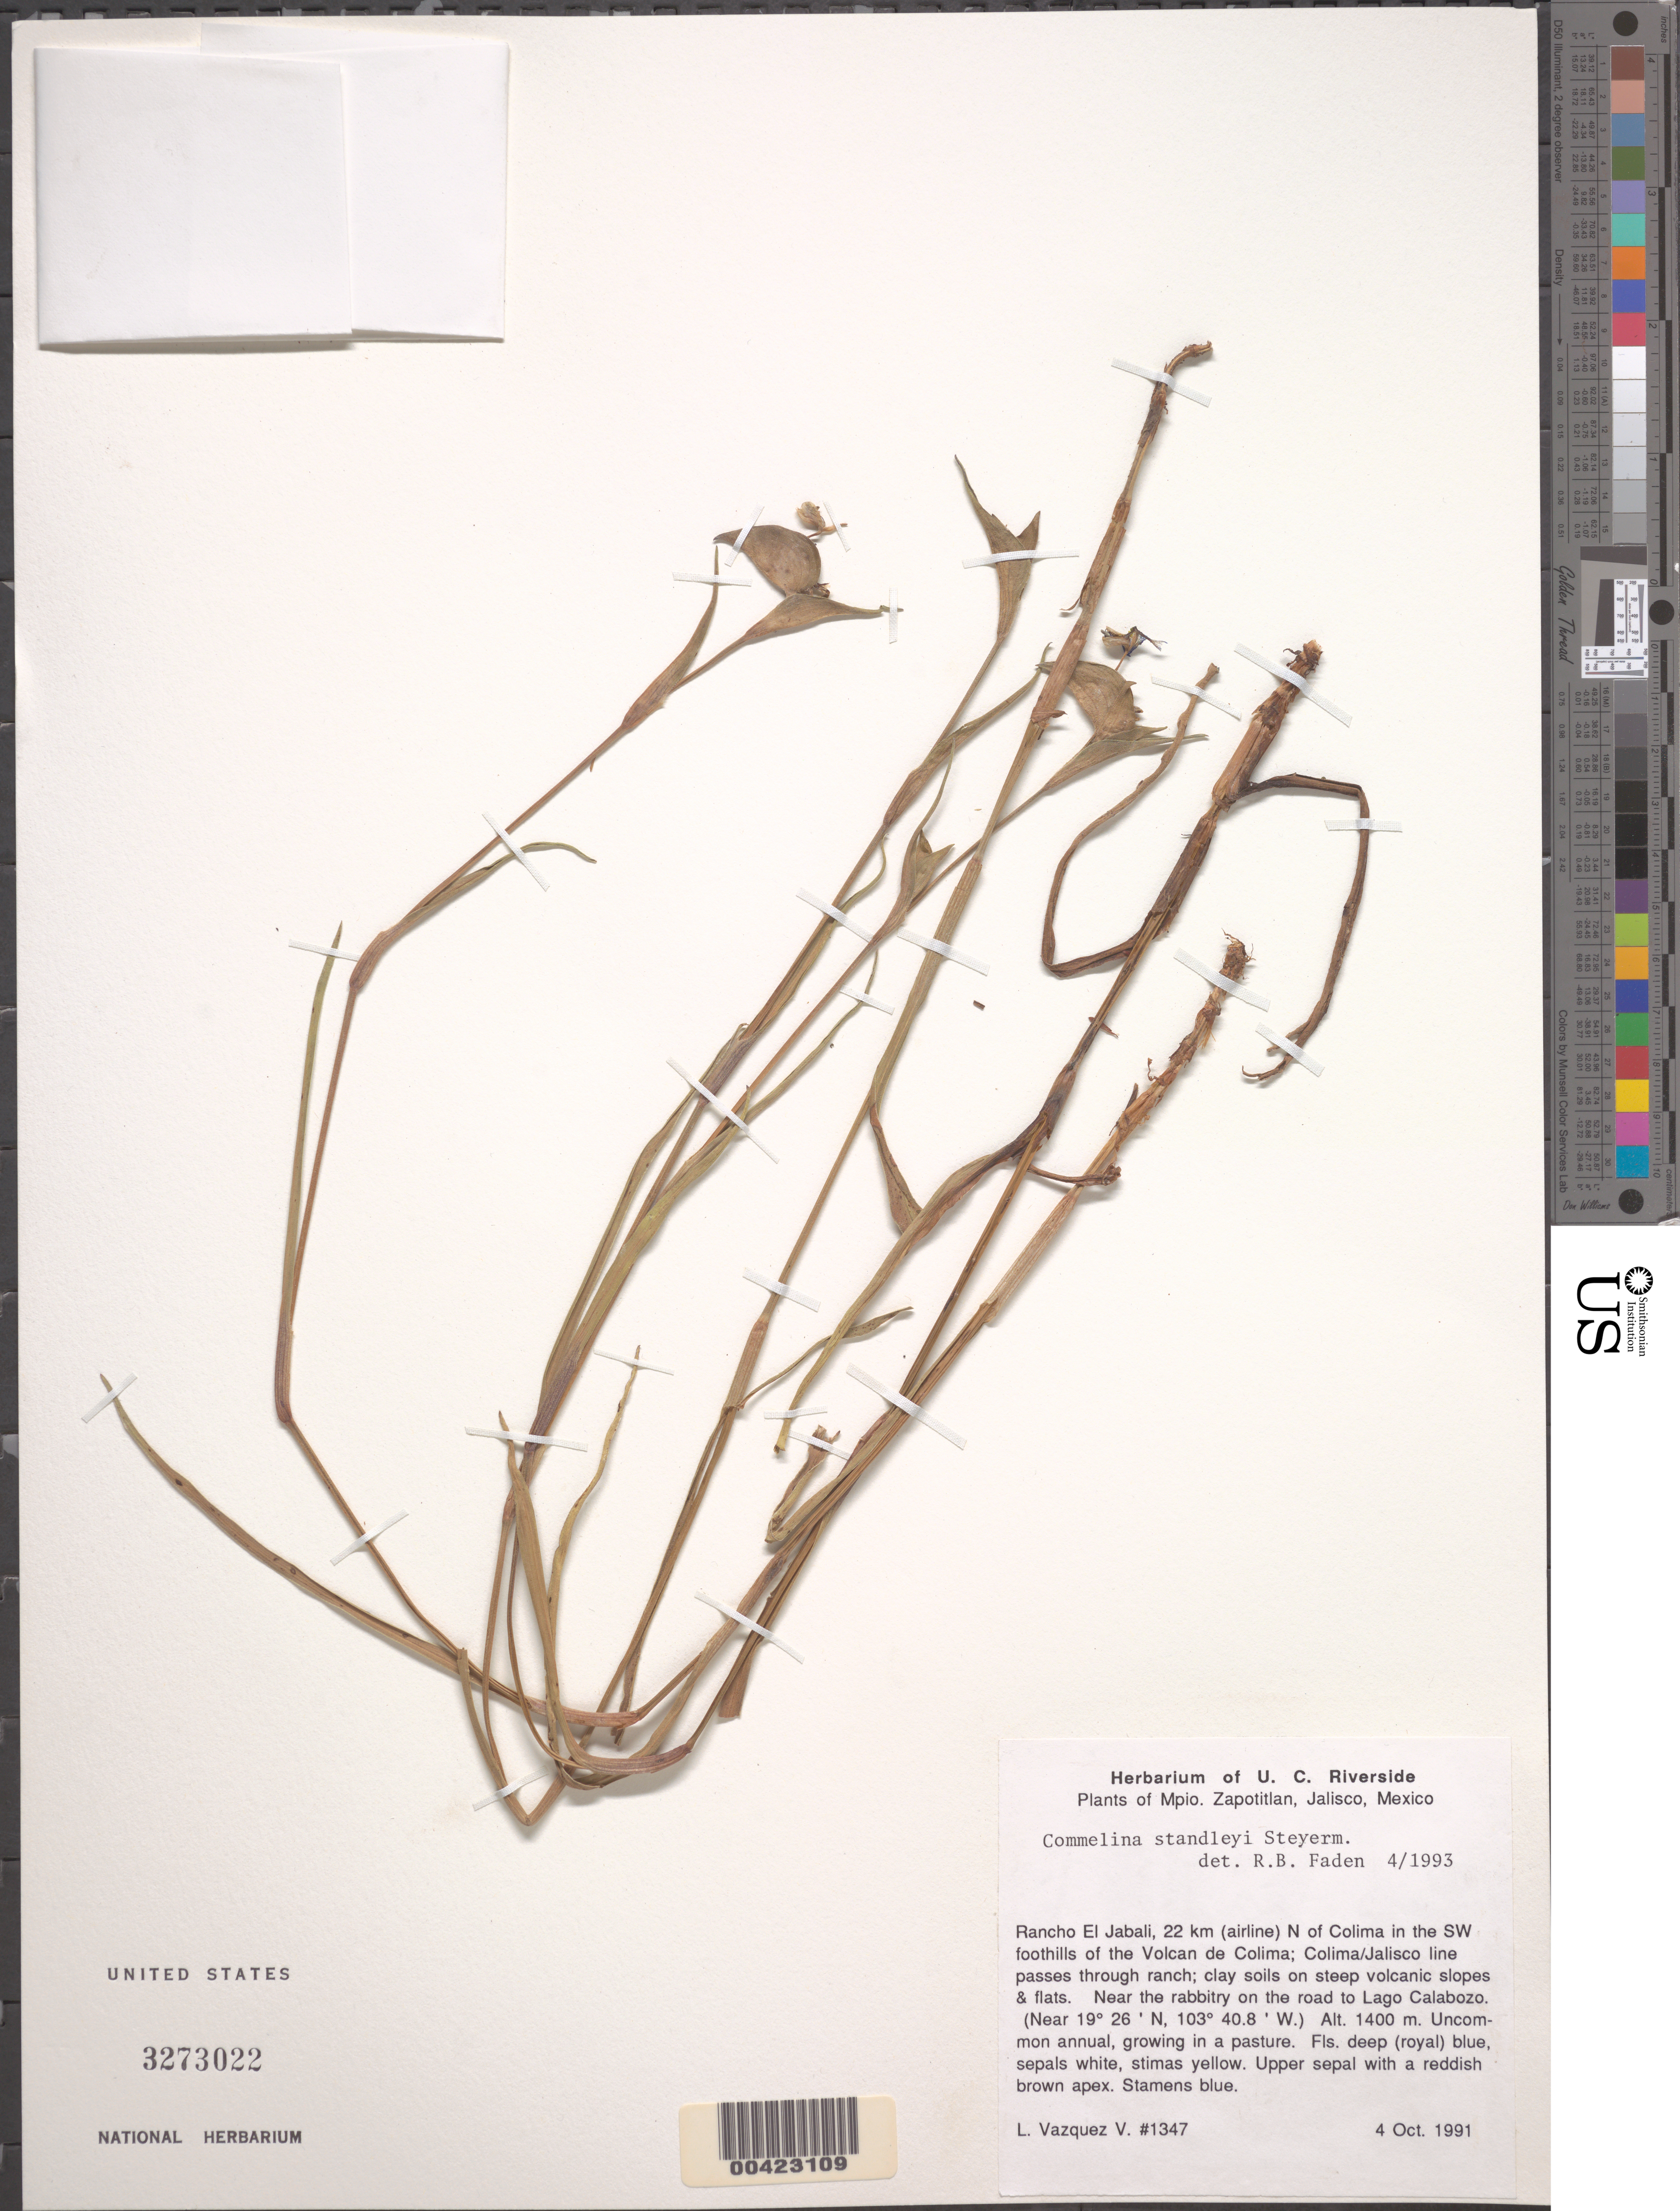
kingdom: Plantae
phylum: Tracheophyta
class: Liliopsida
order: Commelinales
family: Commelinaceae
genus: Commelina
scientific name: Commelina standleyi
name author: Steyerm.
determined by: Faden, Robert B., (US), Smithsonian Institution - National Museum of Natural History (UNITED STATES)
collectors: L. Vazquez V.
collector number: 1347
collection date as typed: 04 Oct 1991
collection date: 1991-10-04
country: Mexico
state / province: Jalisco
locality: Rancho El Jabali, N of Colima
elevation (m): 1400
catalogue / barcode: US 3273022